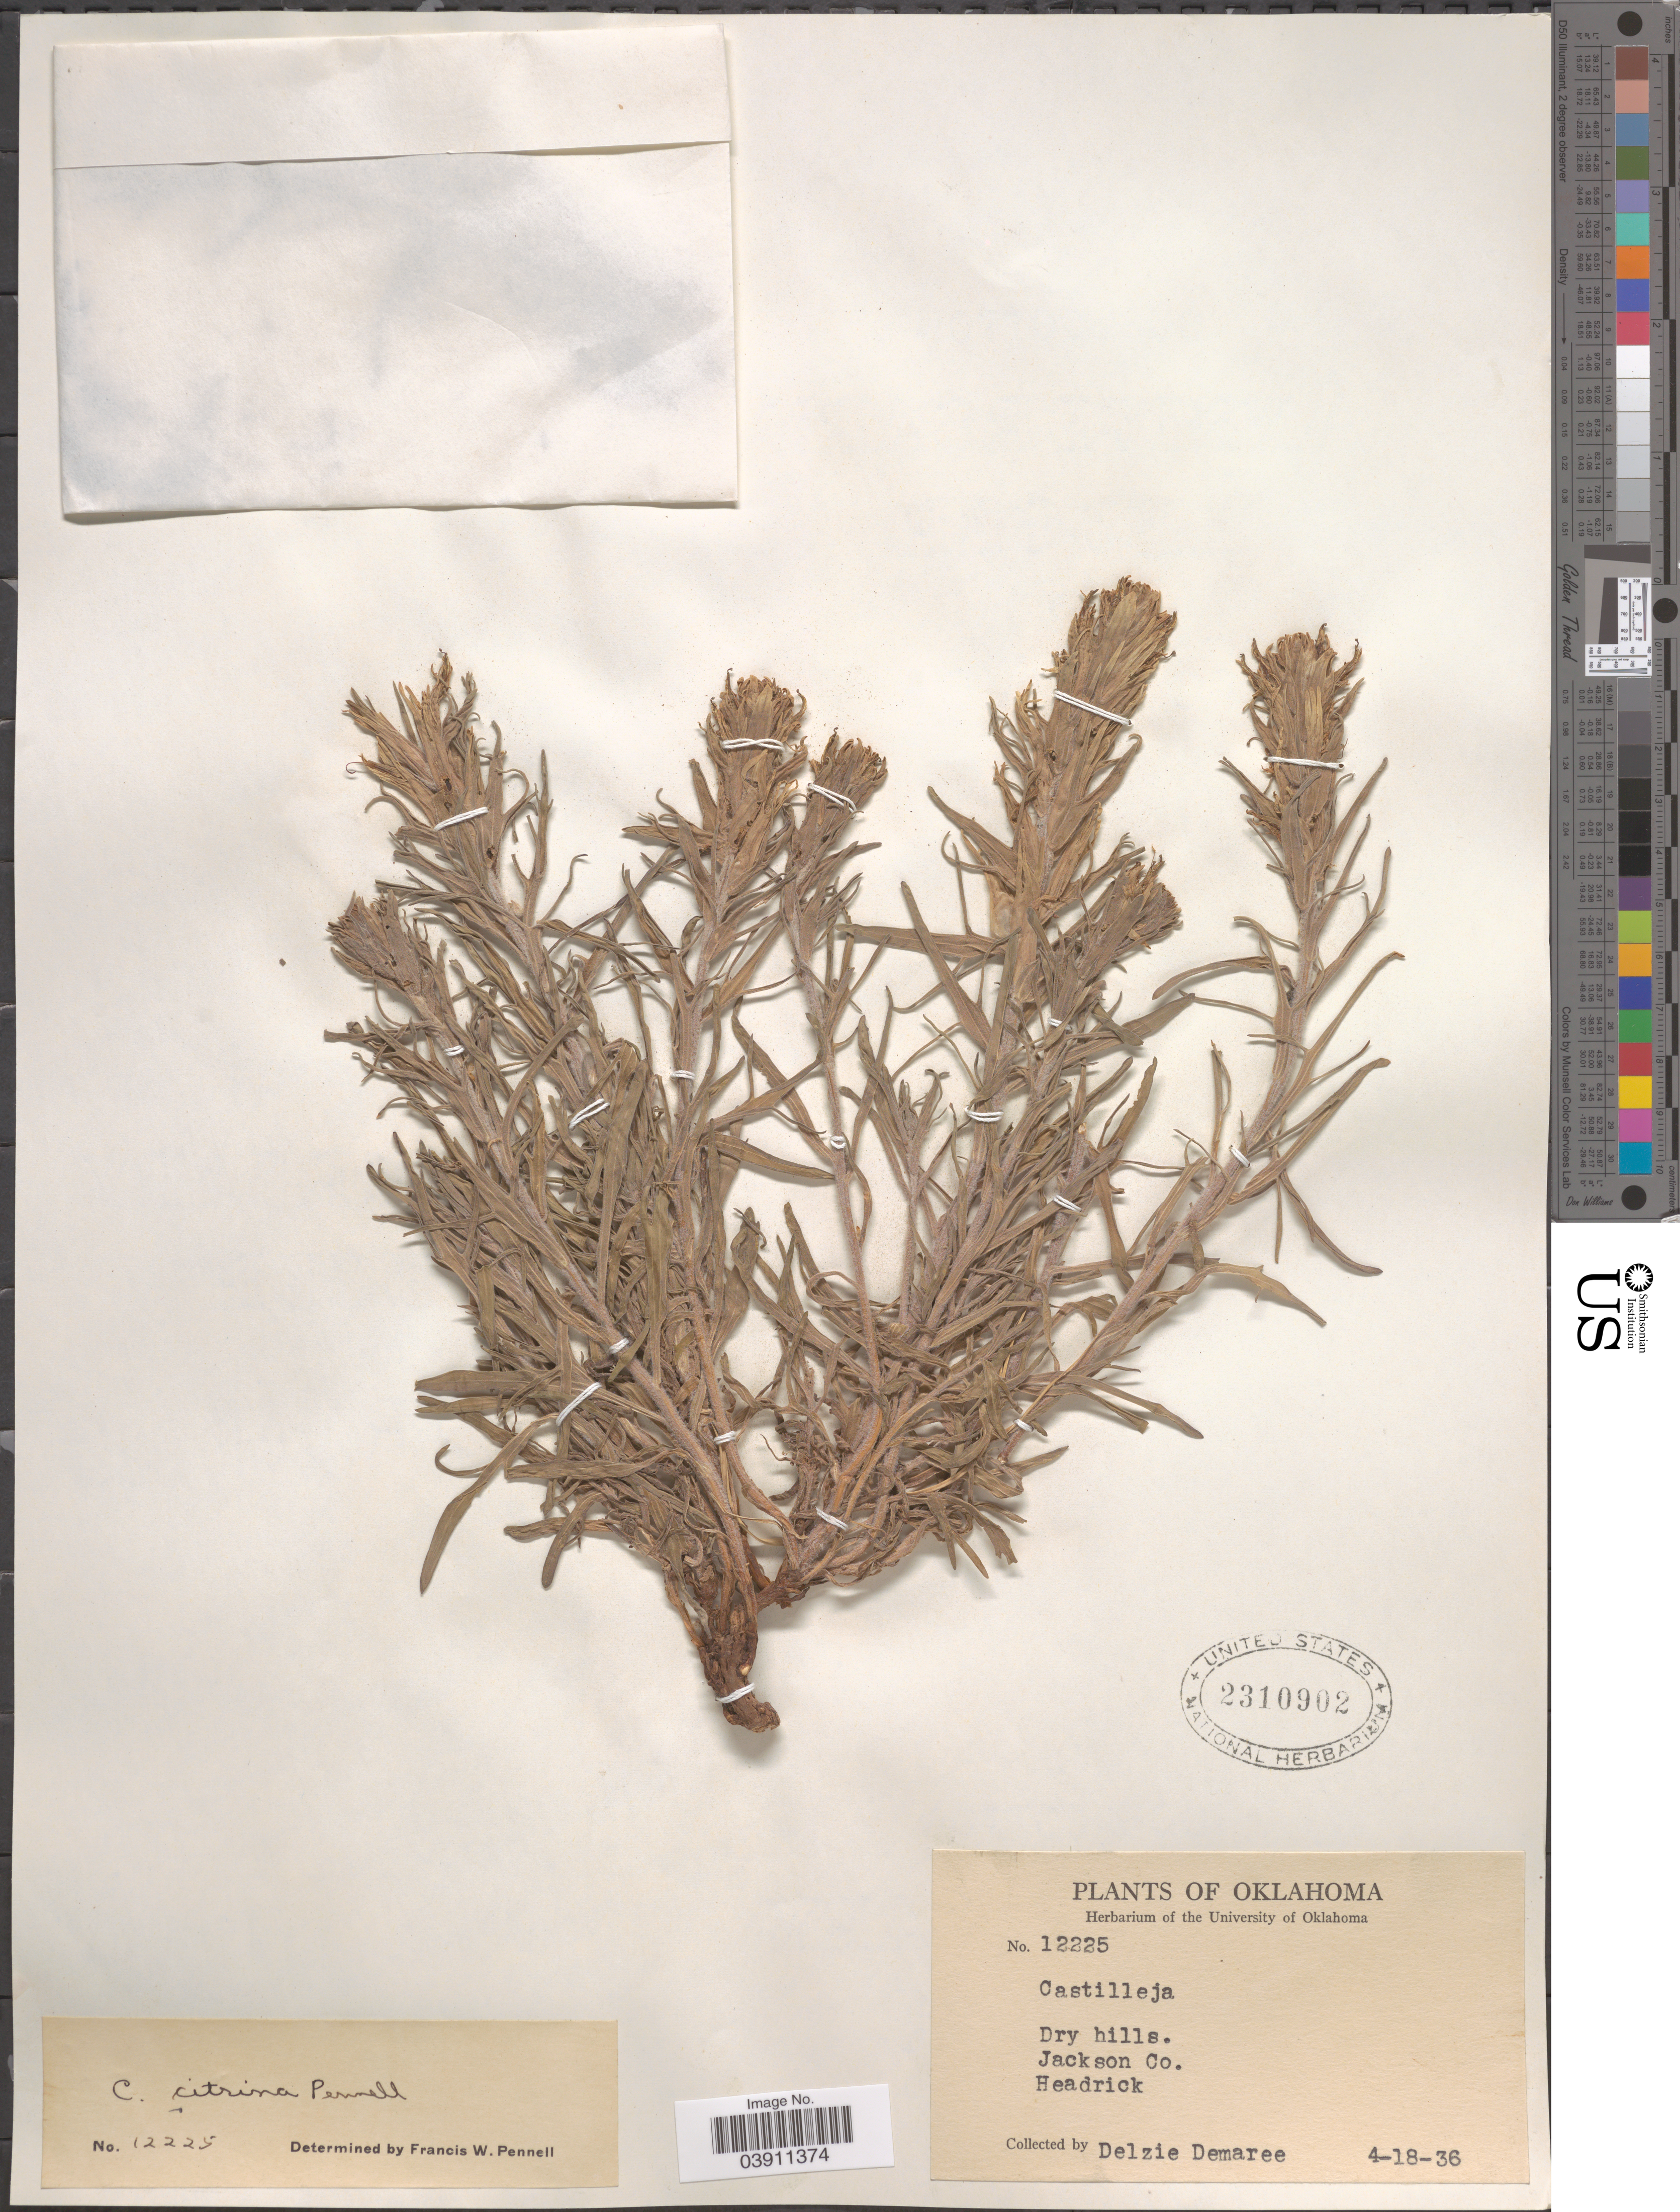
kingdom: Plantae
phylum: Tracheophyta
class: Magnoliopsida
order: Lamiales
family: Orobanchaceae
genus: Castilleja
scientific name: Castilleja citrina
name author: Pennell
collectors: D. Demaree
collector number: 12225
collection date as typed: Transcribed d/m/y: 18/4/36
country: United States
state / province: Oklahoma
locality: Jackson Co. Headrick.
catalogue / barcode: US 2310902